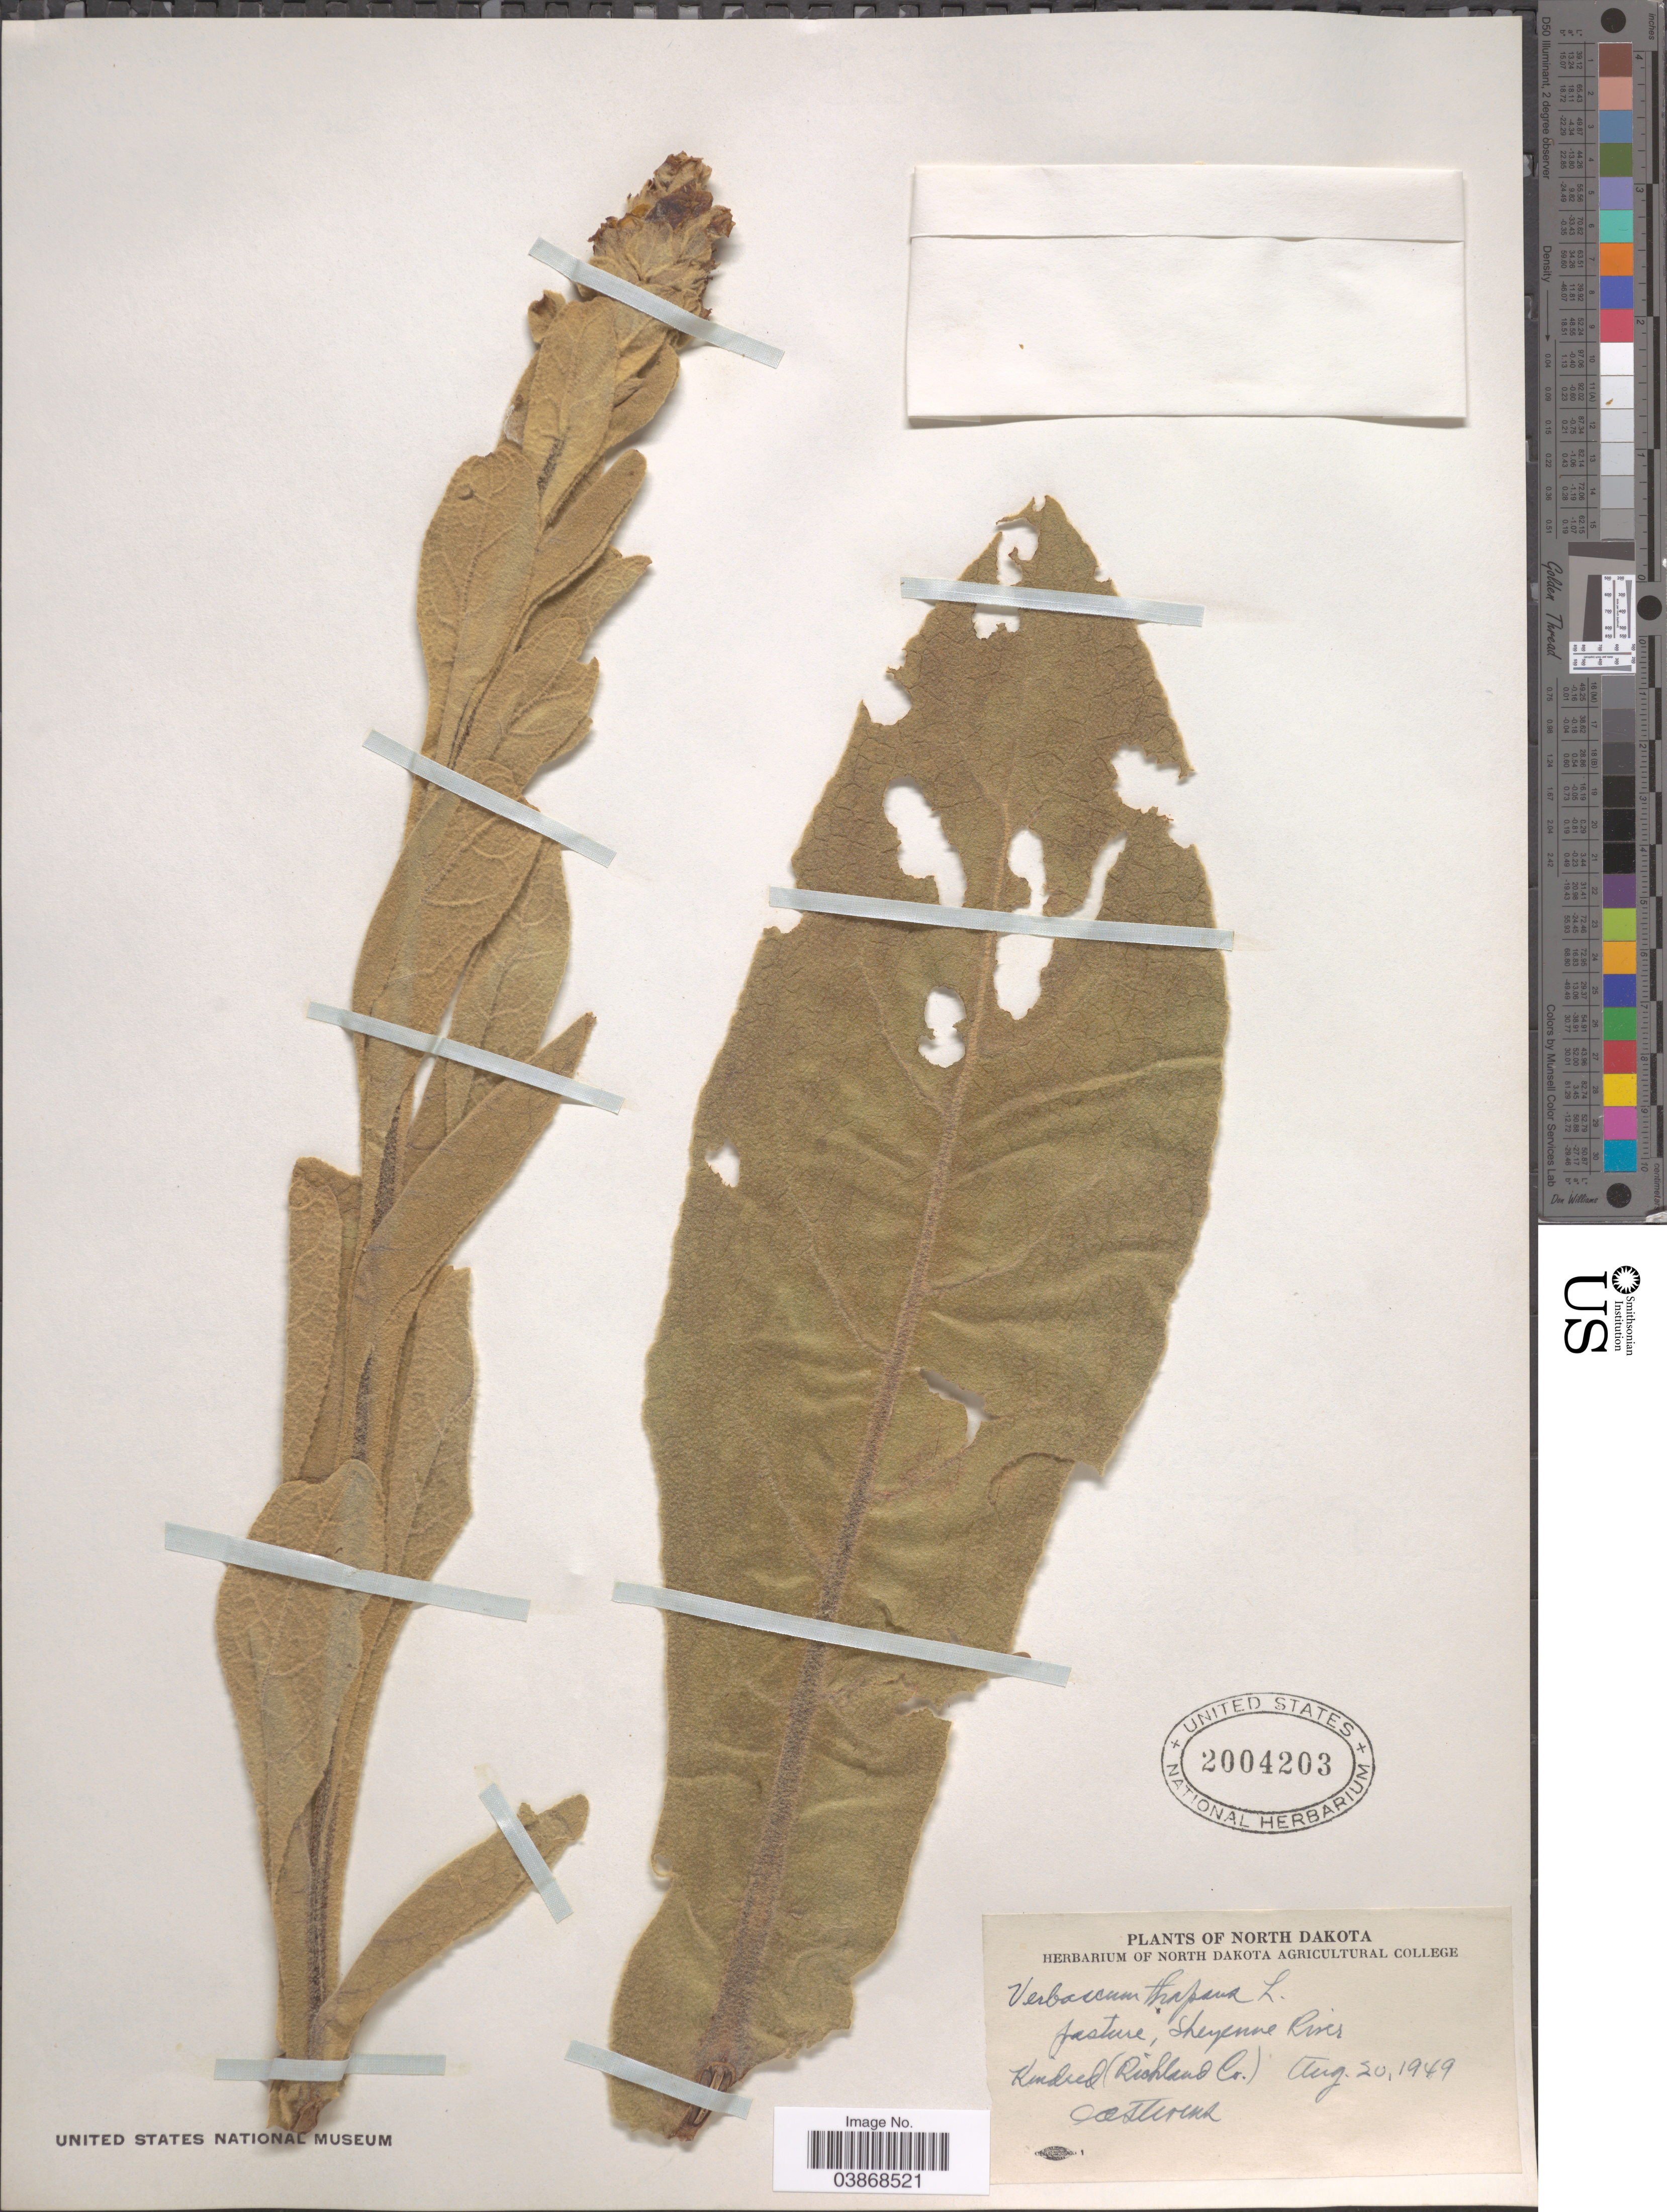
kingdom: Plantae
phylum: Tracheophyta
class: Magnoliopsida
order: Lamiales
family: Scrophulariaceae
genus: Verbascum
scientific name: Verbascum thapsus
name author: L.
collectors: O. A. Stevens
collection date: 1949-08-20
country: United States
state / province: North Dakota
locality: Pasture, Sheyenne River. Kindred (Richland Co.).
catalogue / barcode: US 2004203